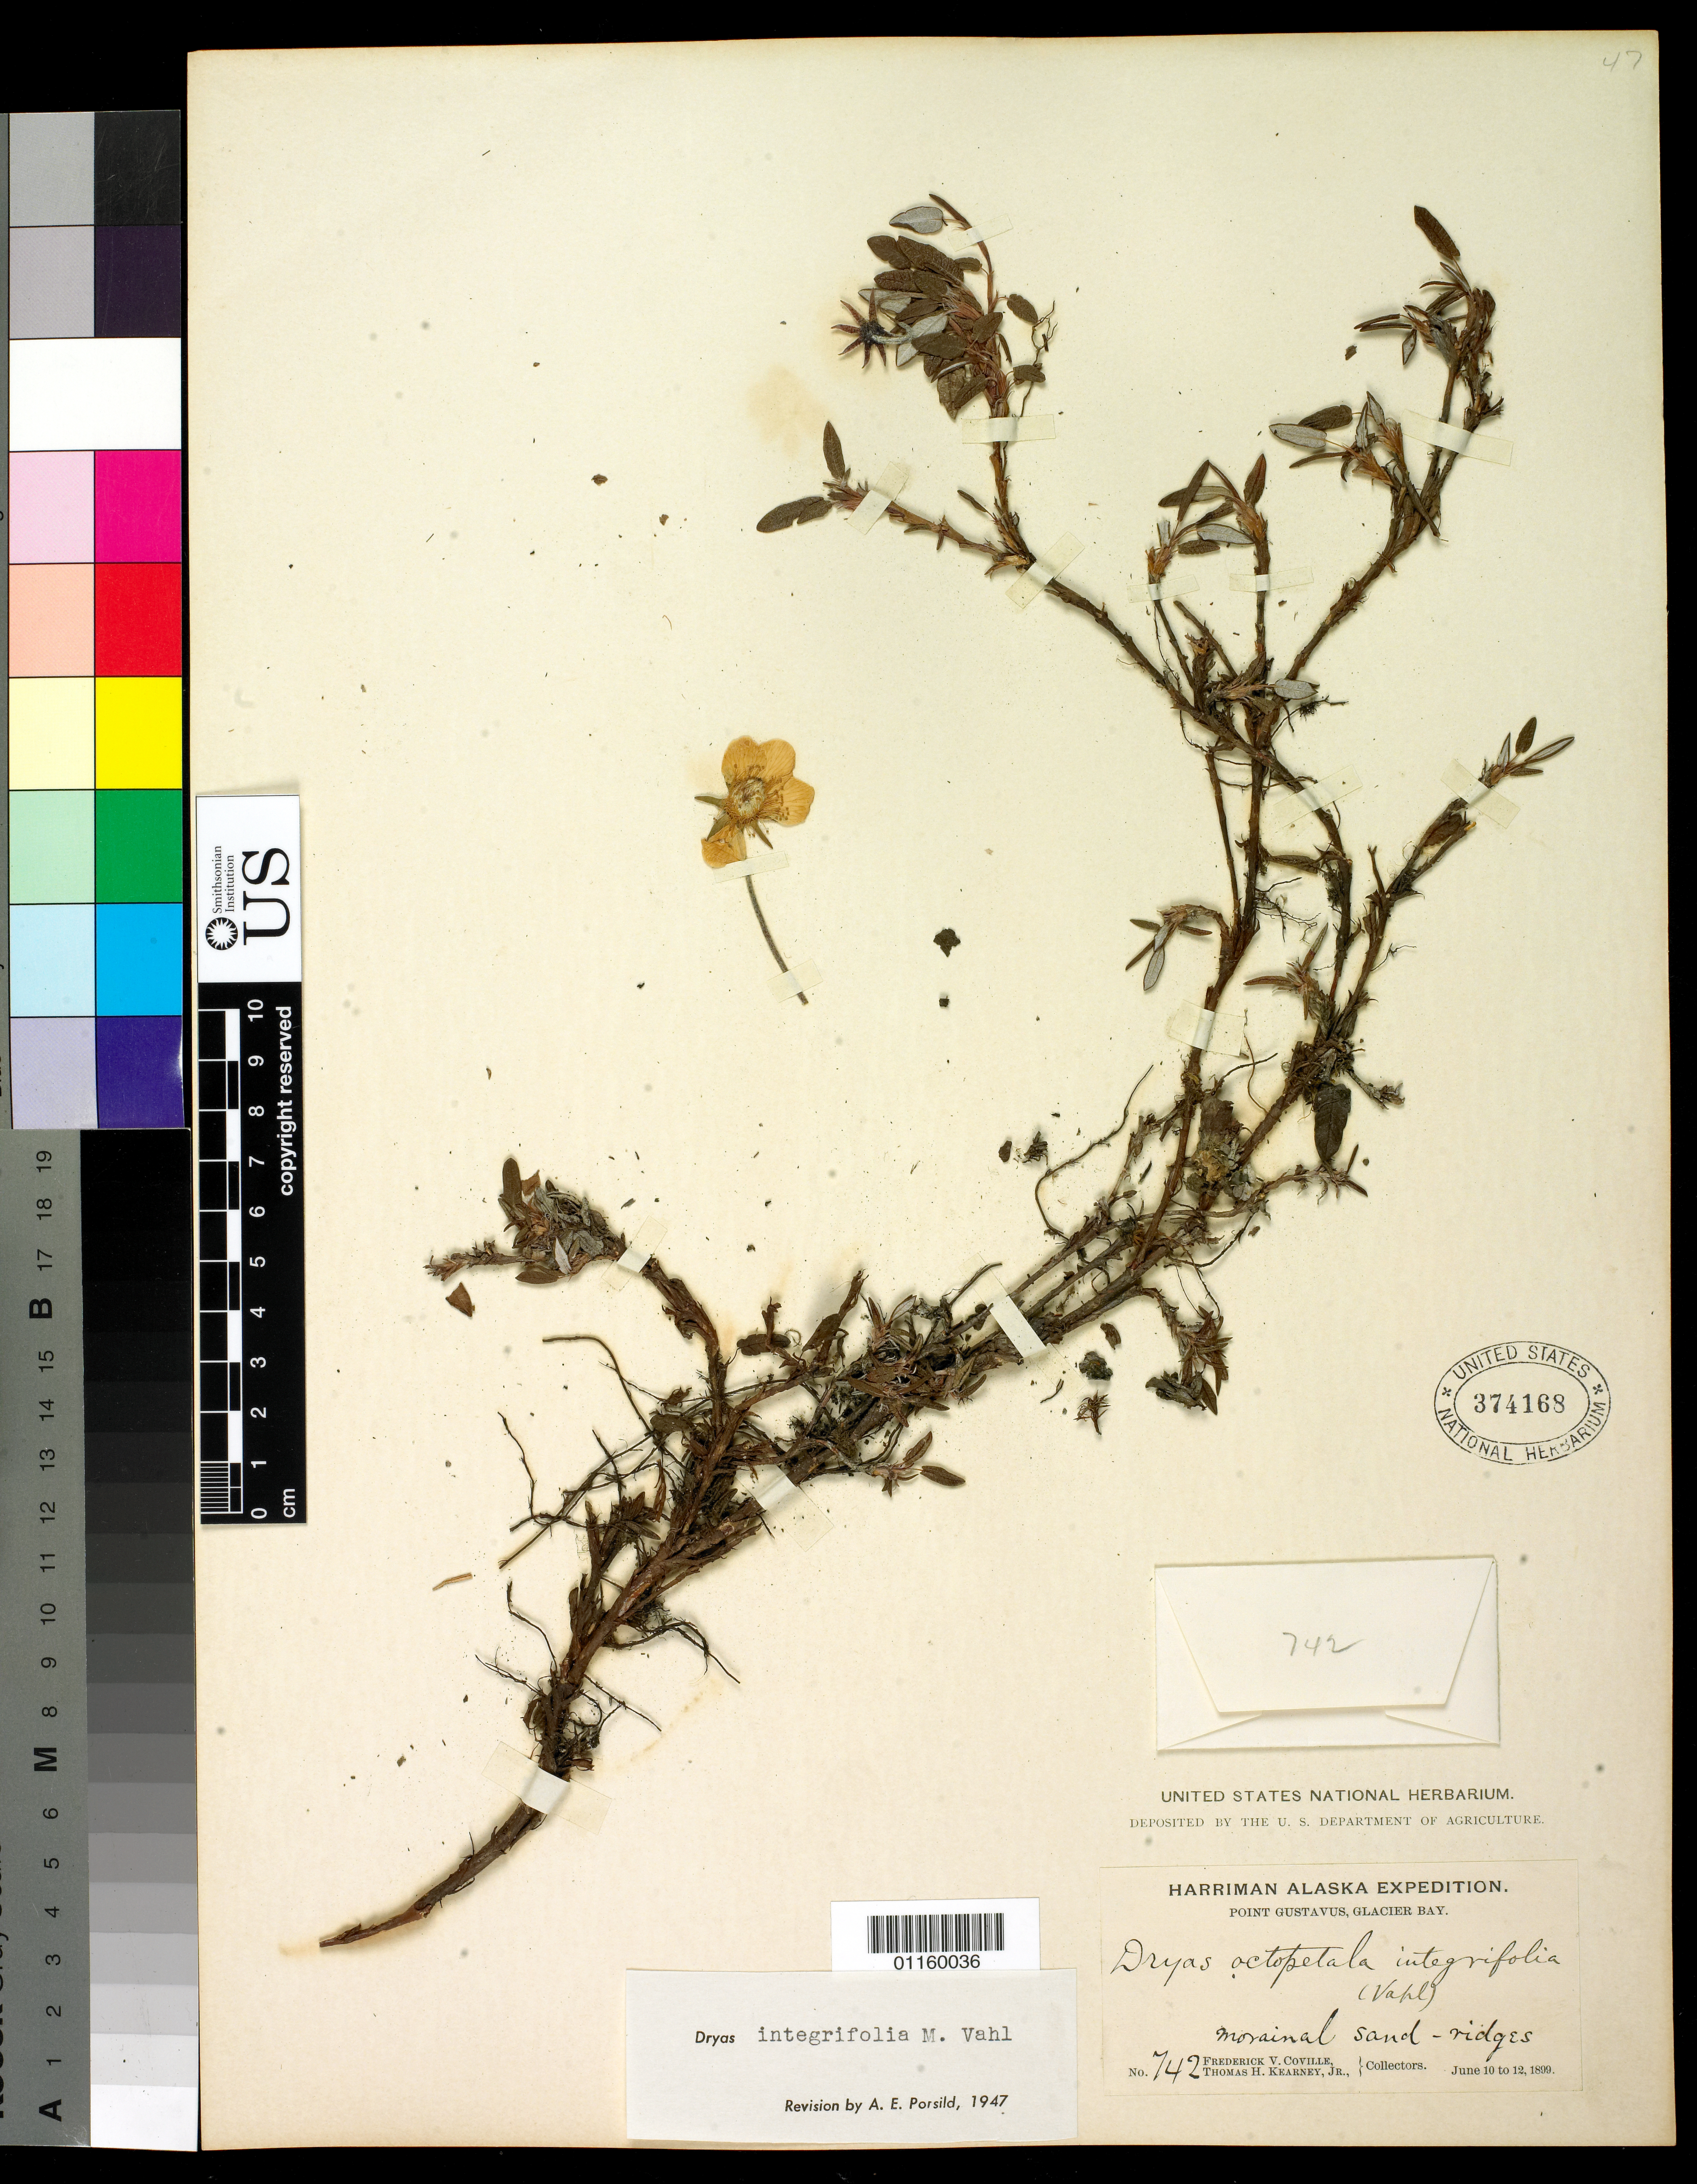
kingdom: Plantae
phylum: Tracheophyta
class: Magnoliopsida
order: Rosales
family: Rosaceae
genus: Dryas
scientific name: Dryas integrifolia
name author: Vahl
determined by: Porsild, A. E.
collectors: F. V. Coville & T. H. Kearney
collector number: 742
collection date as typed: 10 Jun 1899 to 12 Jun 1899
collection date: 1899-06-10/1899-06-12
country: United States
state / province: Alaska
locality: Point Gustavus, Glacier Bay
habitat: Marinal sand ridges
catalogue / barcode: US 374168